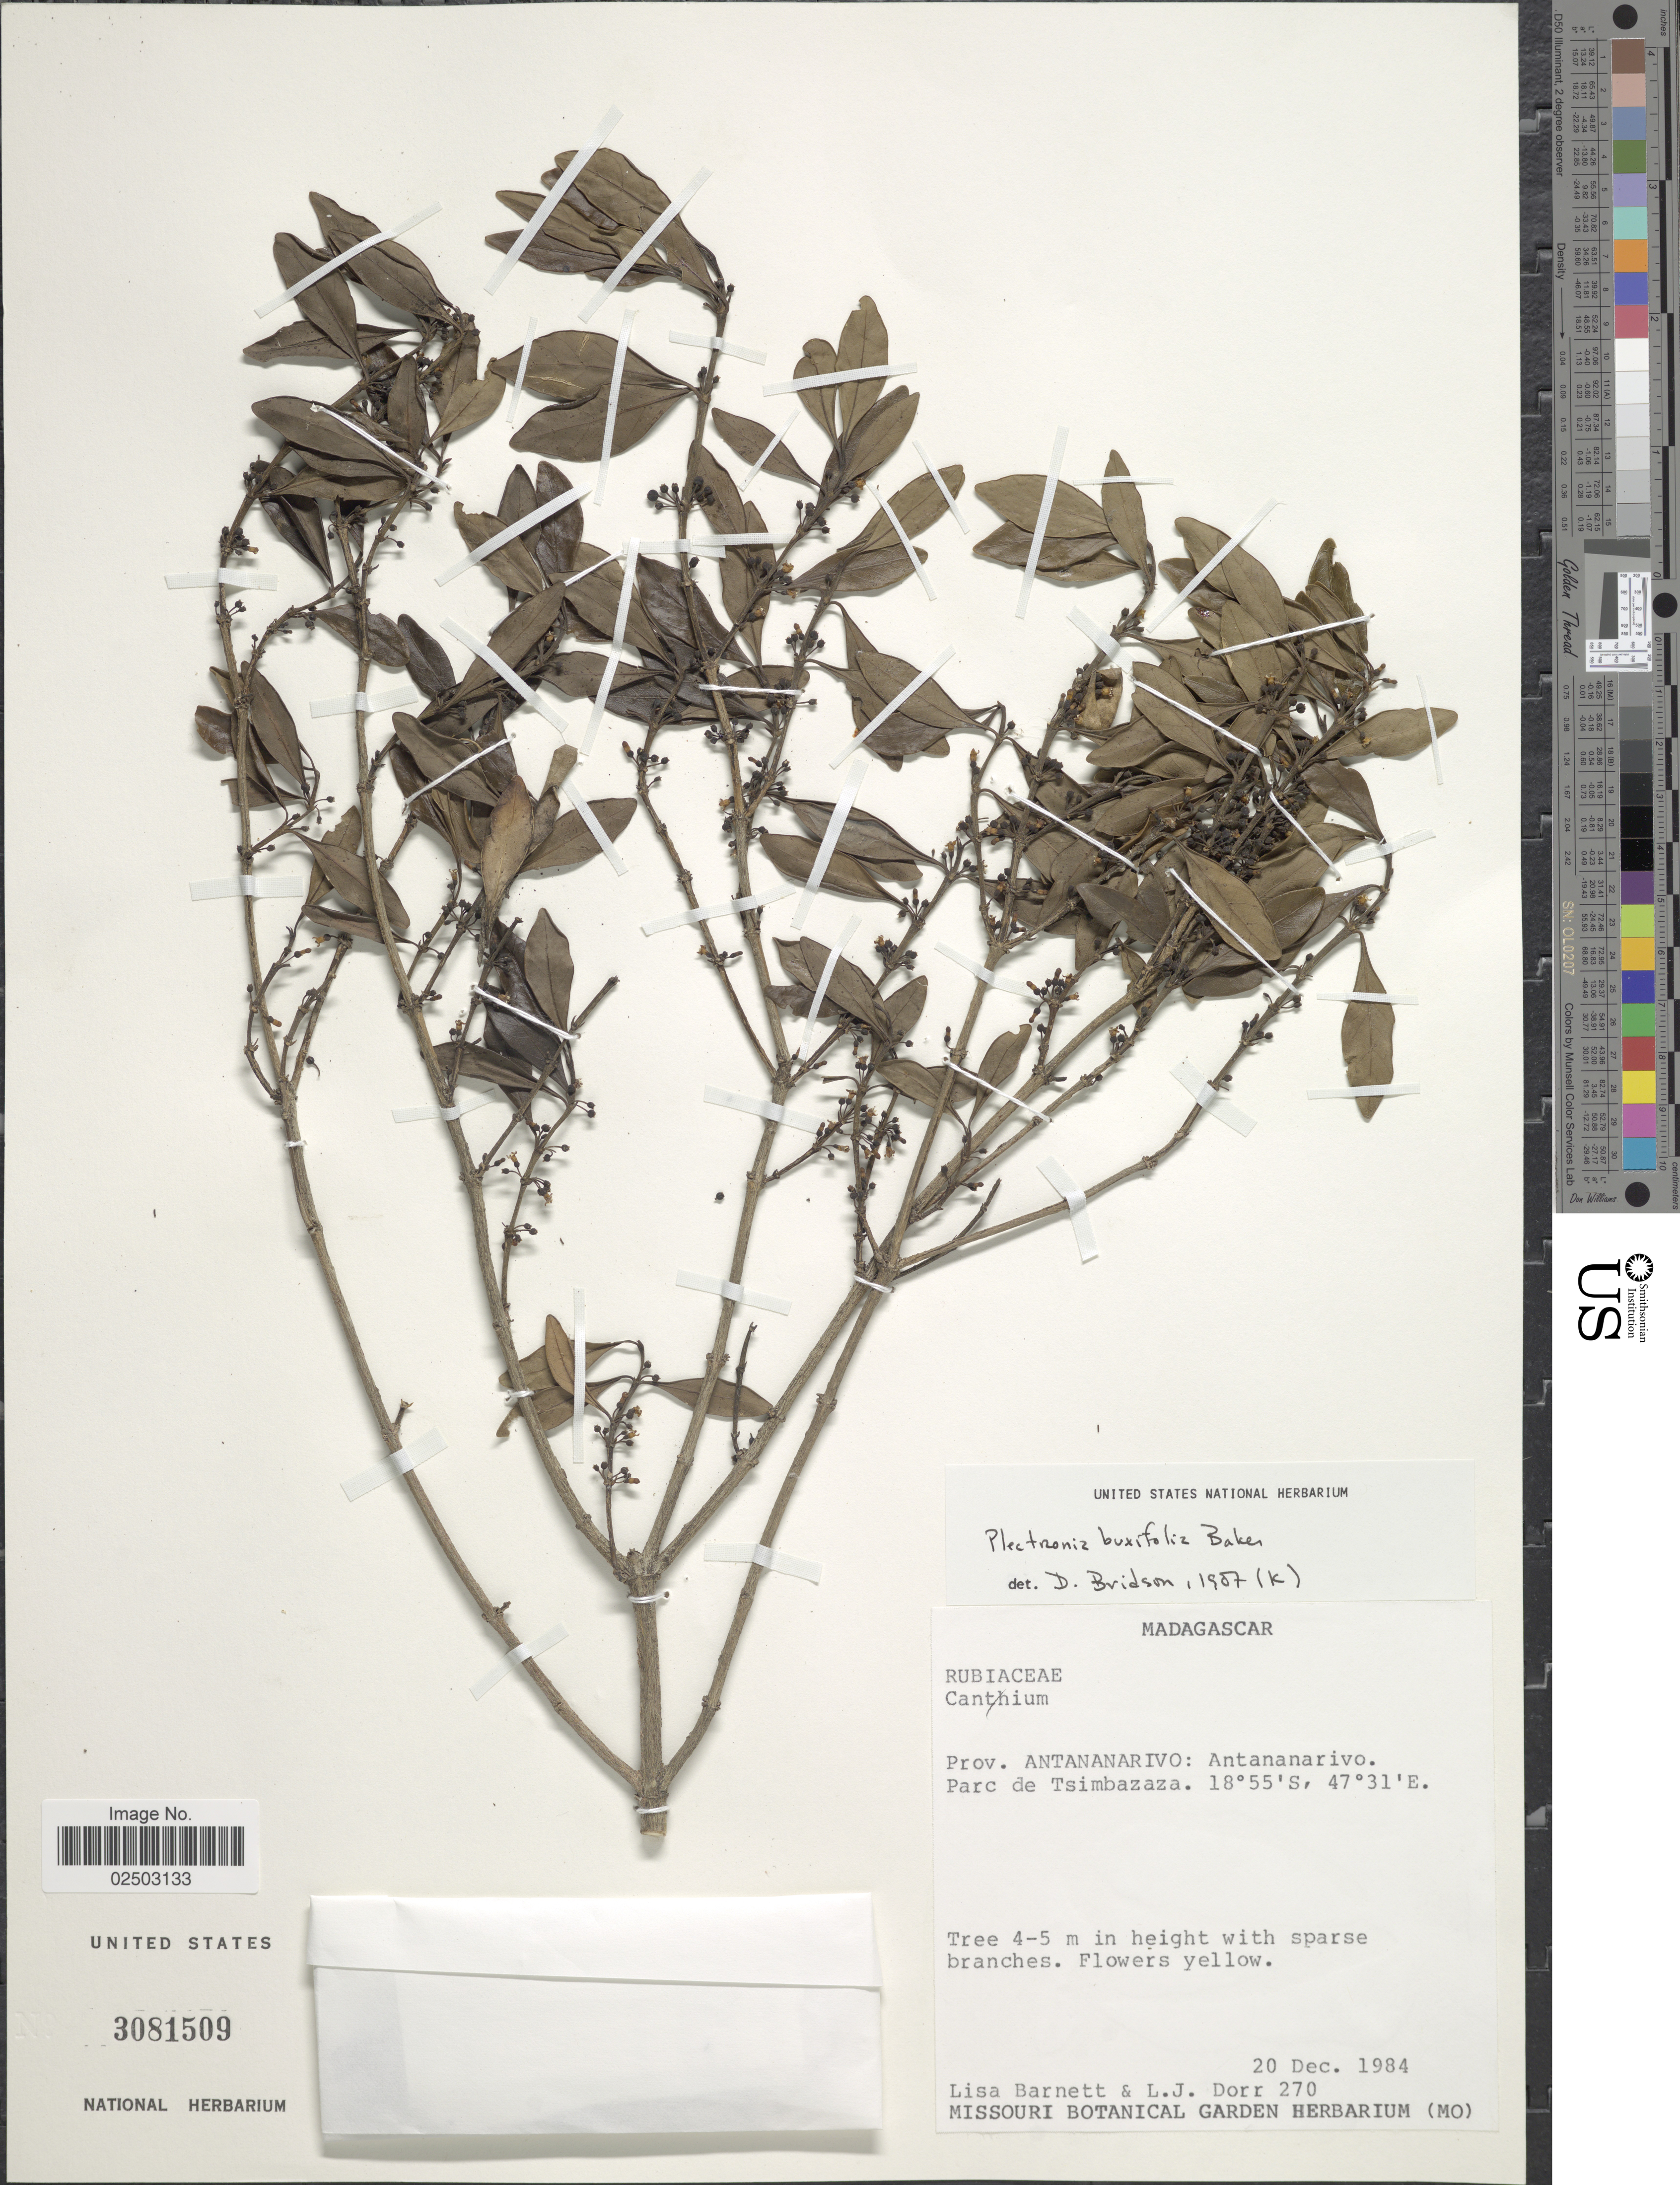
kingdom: Plantae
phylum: Tracheophyta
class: Magnoliopsida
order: Gentianales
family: Rubiaceae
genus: Canthium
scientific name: Canthium buxifolium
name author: Benth.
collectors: L. C. Barnett & L. J. Dorr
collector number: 270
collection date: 1984-12-20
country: Madagascar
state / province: Analamanga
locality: Antananarivo, Parc de Tsimbazaza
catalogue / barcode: US 3081509